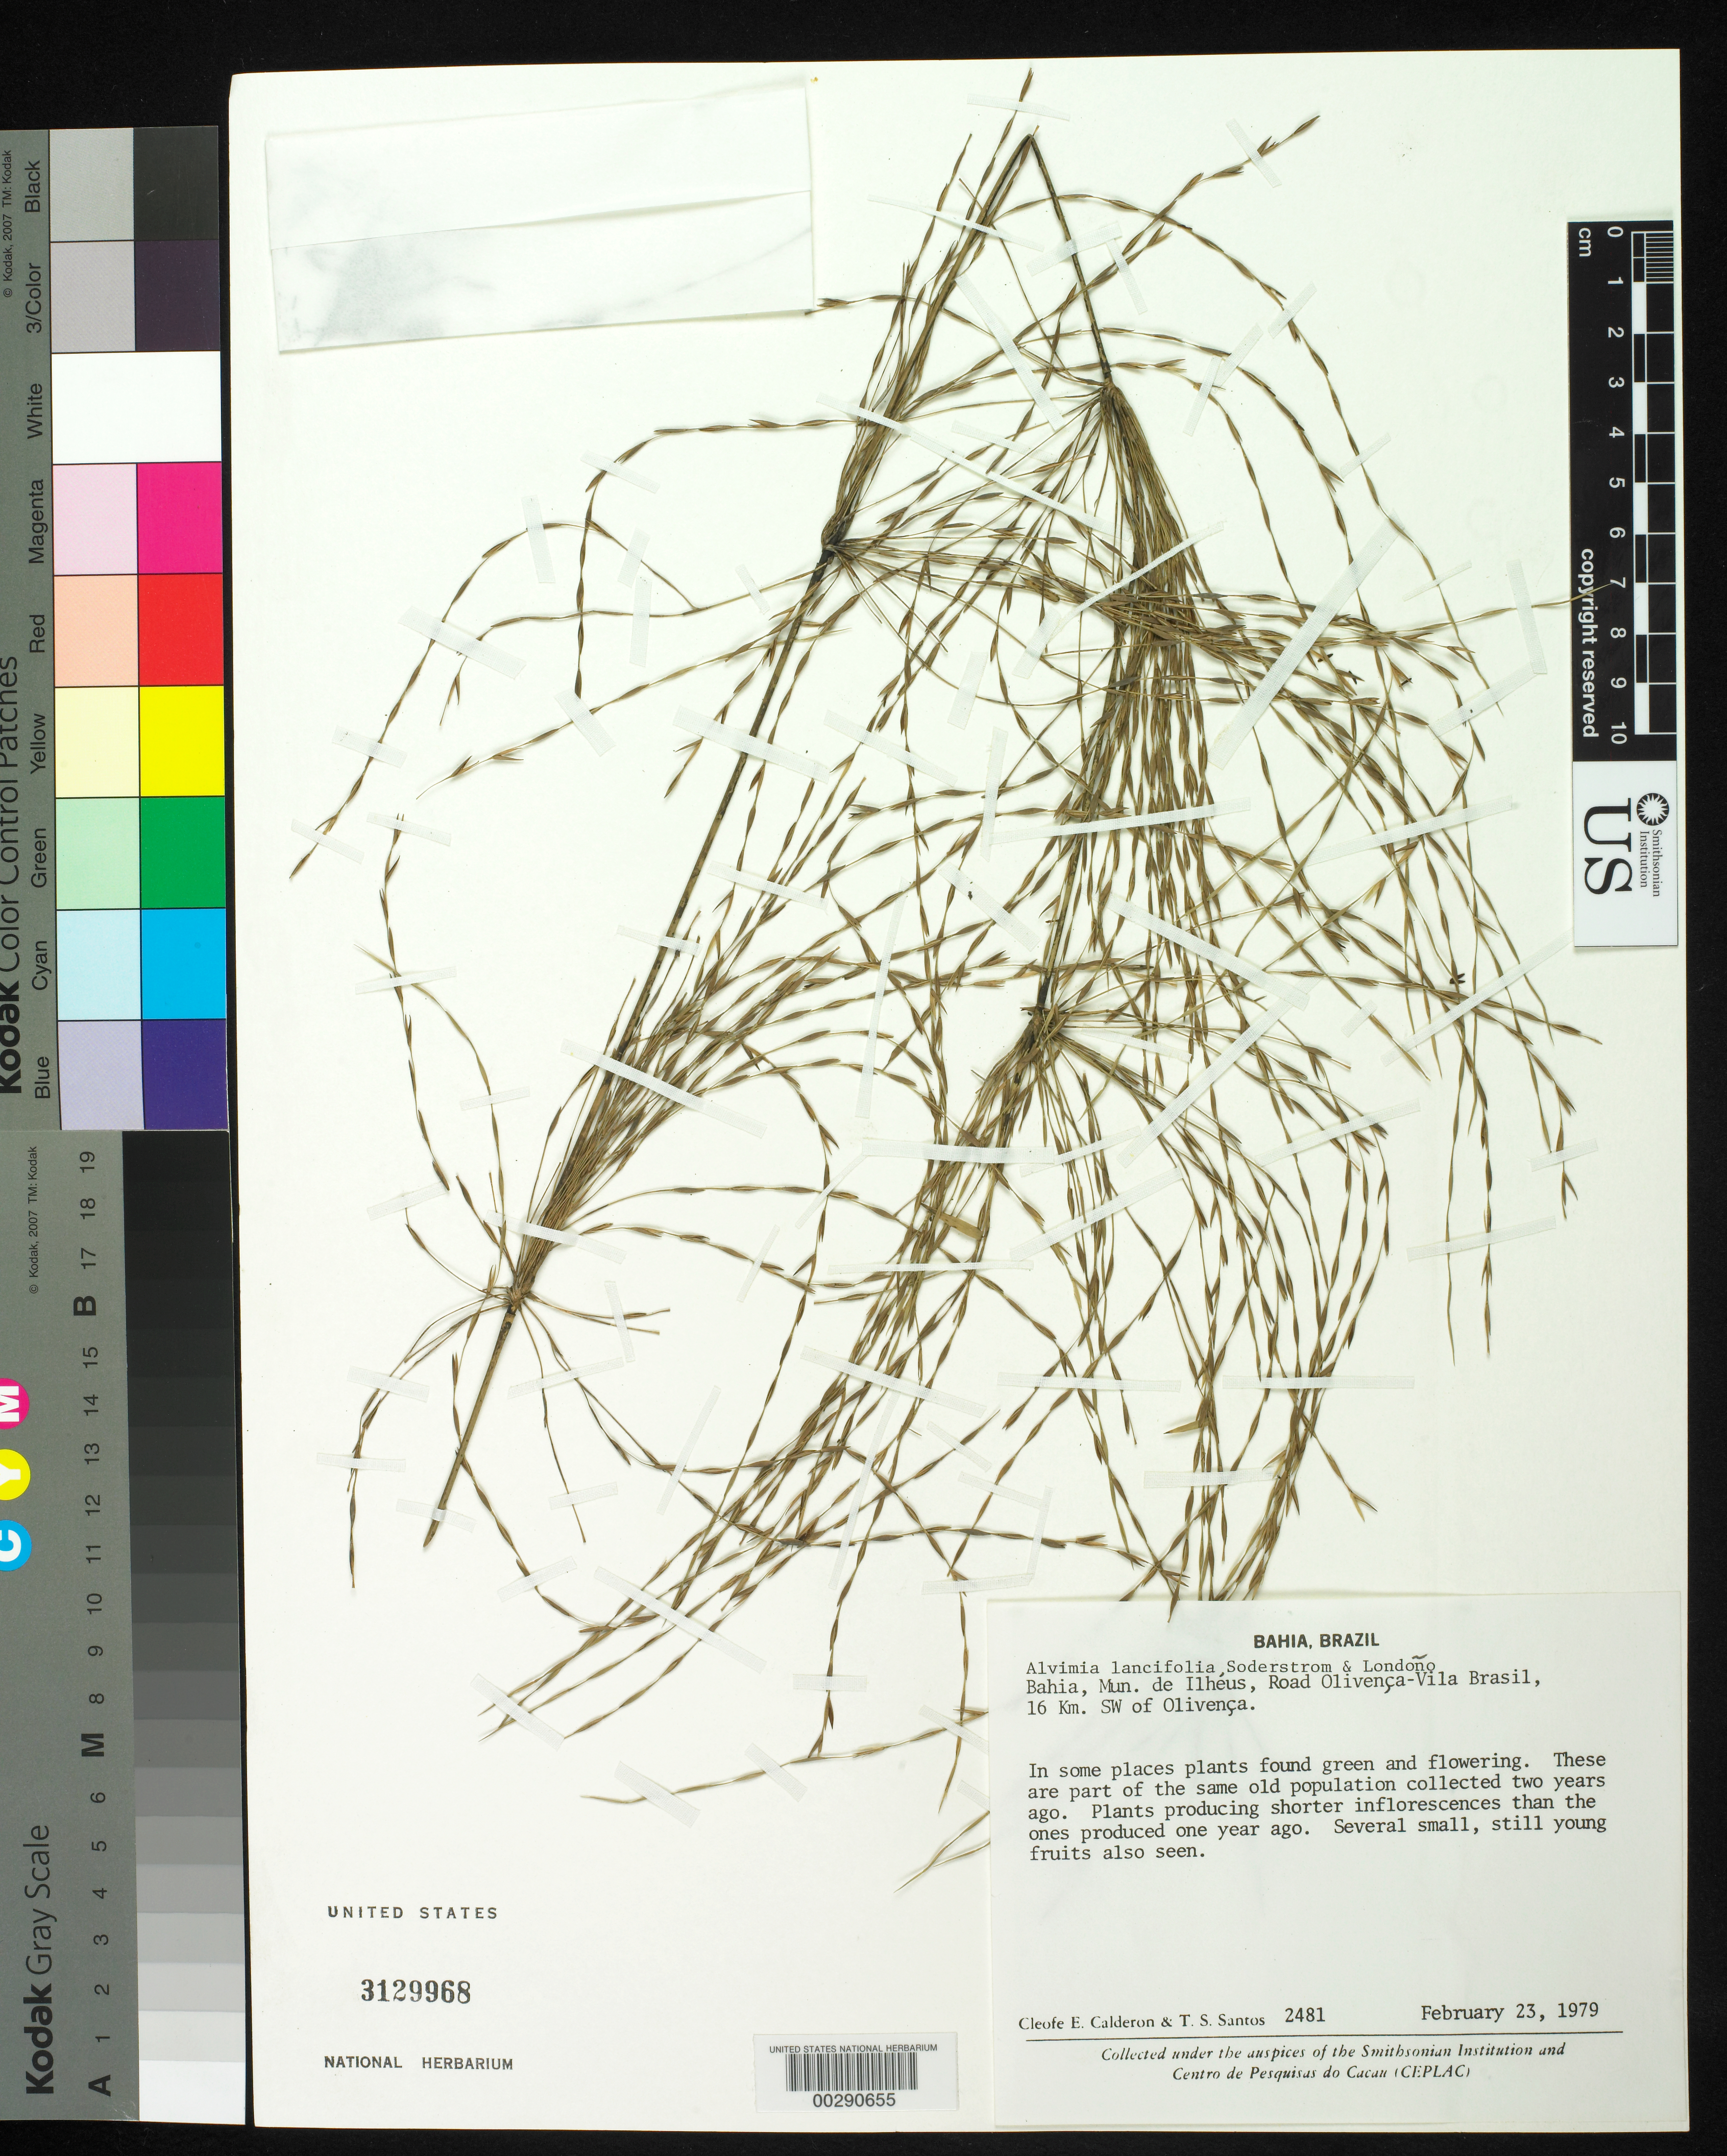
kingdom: Plantae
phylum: Tracheophyta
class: Liliopsida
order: Poales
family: Poaceae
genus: Alvimia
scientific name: Alvimia lancifolia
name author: Soderstr. & Londoño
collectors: C. E. Calderón & T. S. Santos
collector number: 2481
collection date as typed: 23 Feb 1979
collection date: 1979-02-23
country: Brazil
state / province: Bahia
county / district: Ilhéus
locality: Road olivenca-vila brasil, 16 km sw of olivenca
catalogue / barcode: US 3129968